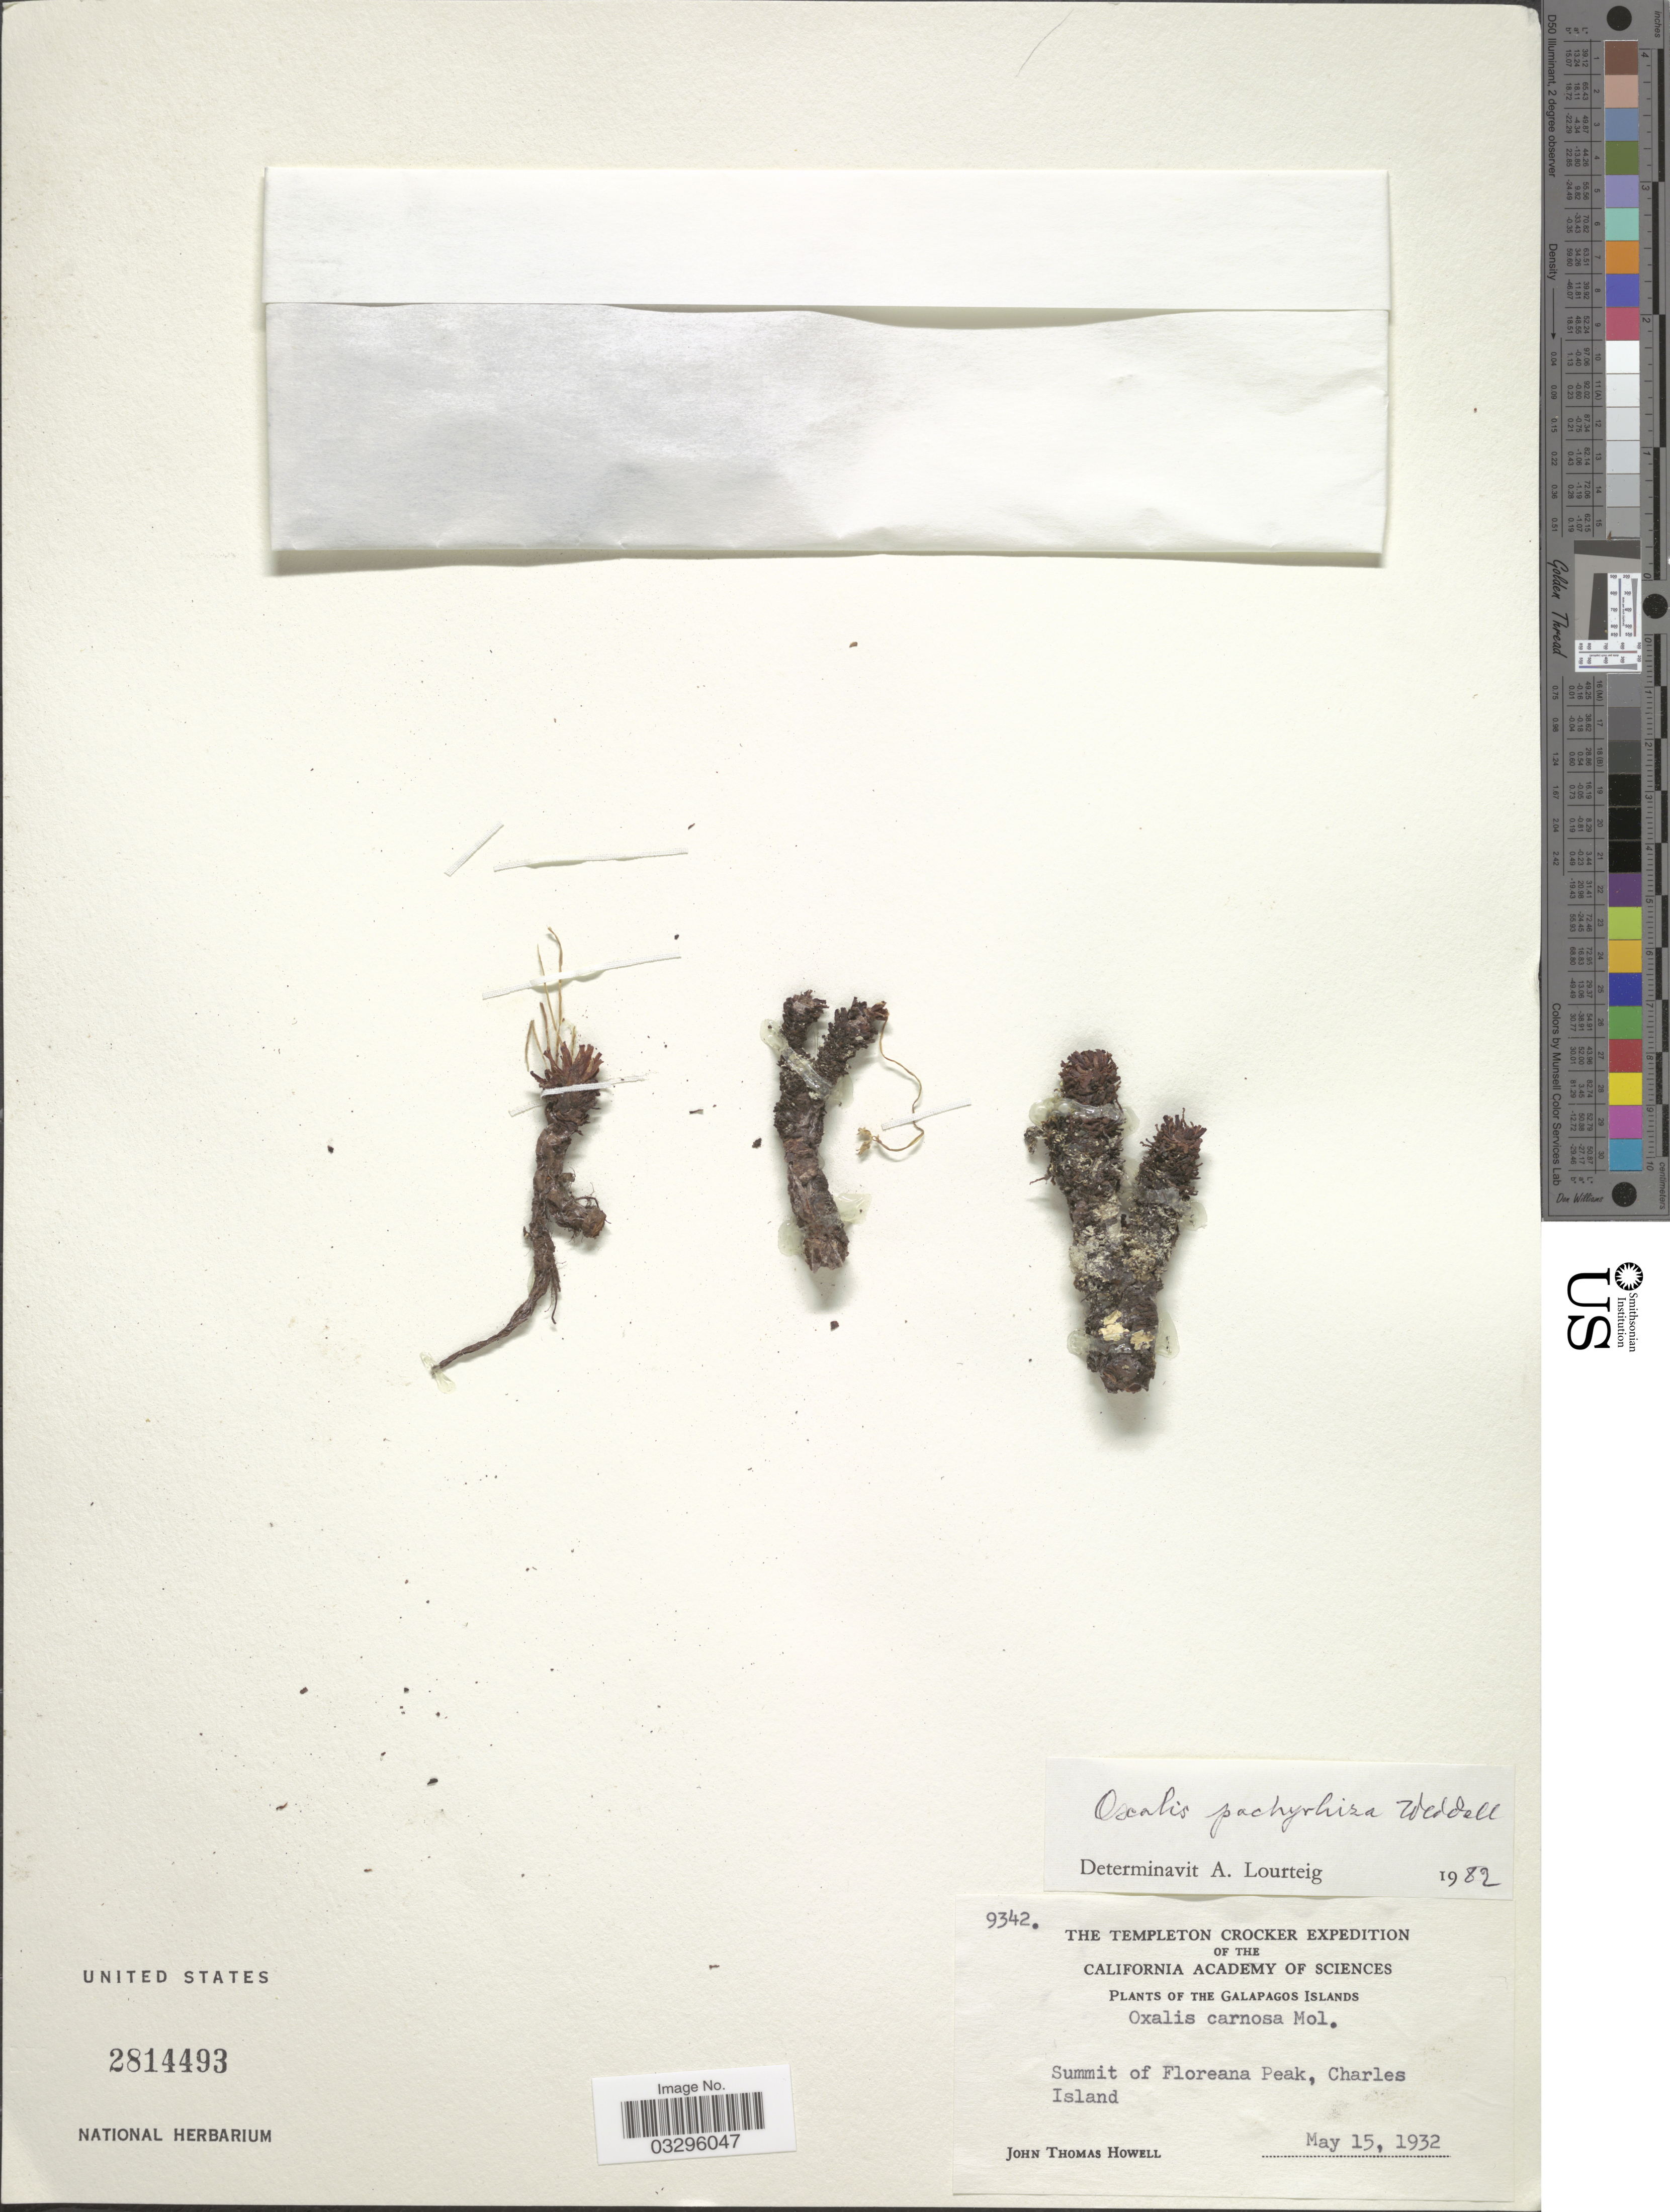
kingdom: Plantae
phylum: Tracheophyta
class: Magnoliopsida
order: Oxalidales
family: Oxalidaceae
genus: Oxalis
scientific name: Oxalis pachyrrhiza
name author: Wedd.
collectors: J. T. Howell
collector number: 9342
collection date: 1932-05-15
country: Ecuador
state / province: Colón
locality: The Galapagos Islands. Summit of Floreana Peak, Charles Island.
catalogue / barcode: US 2814493